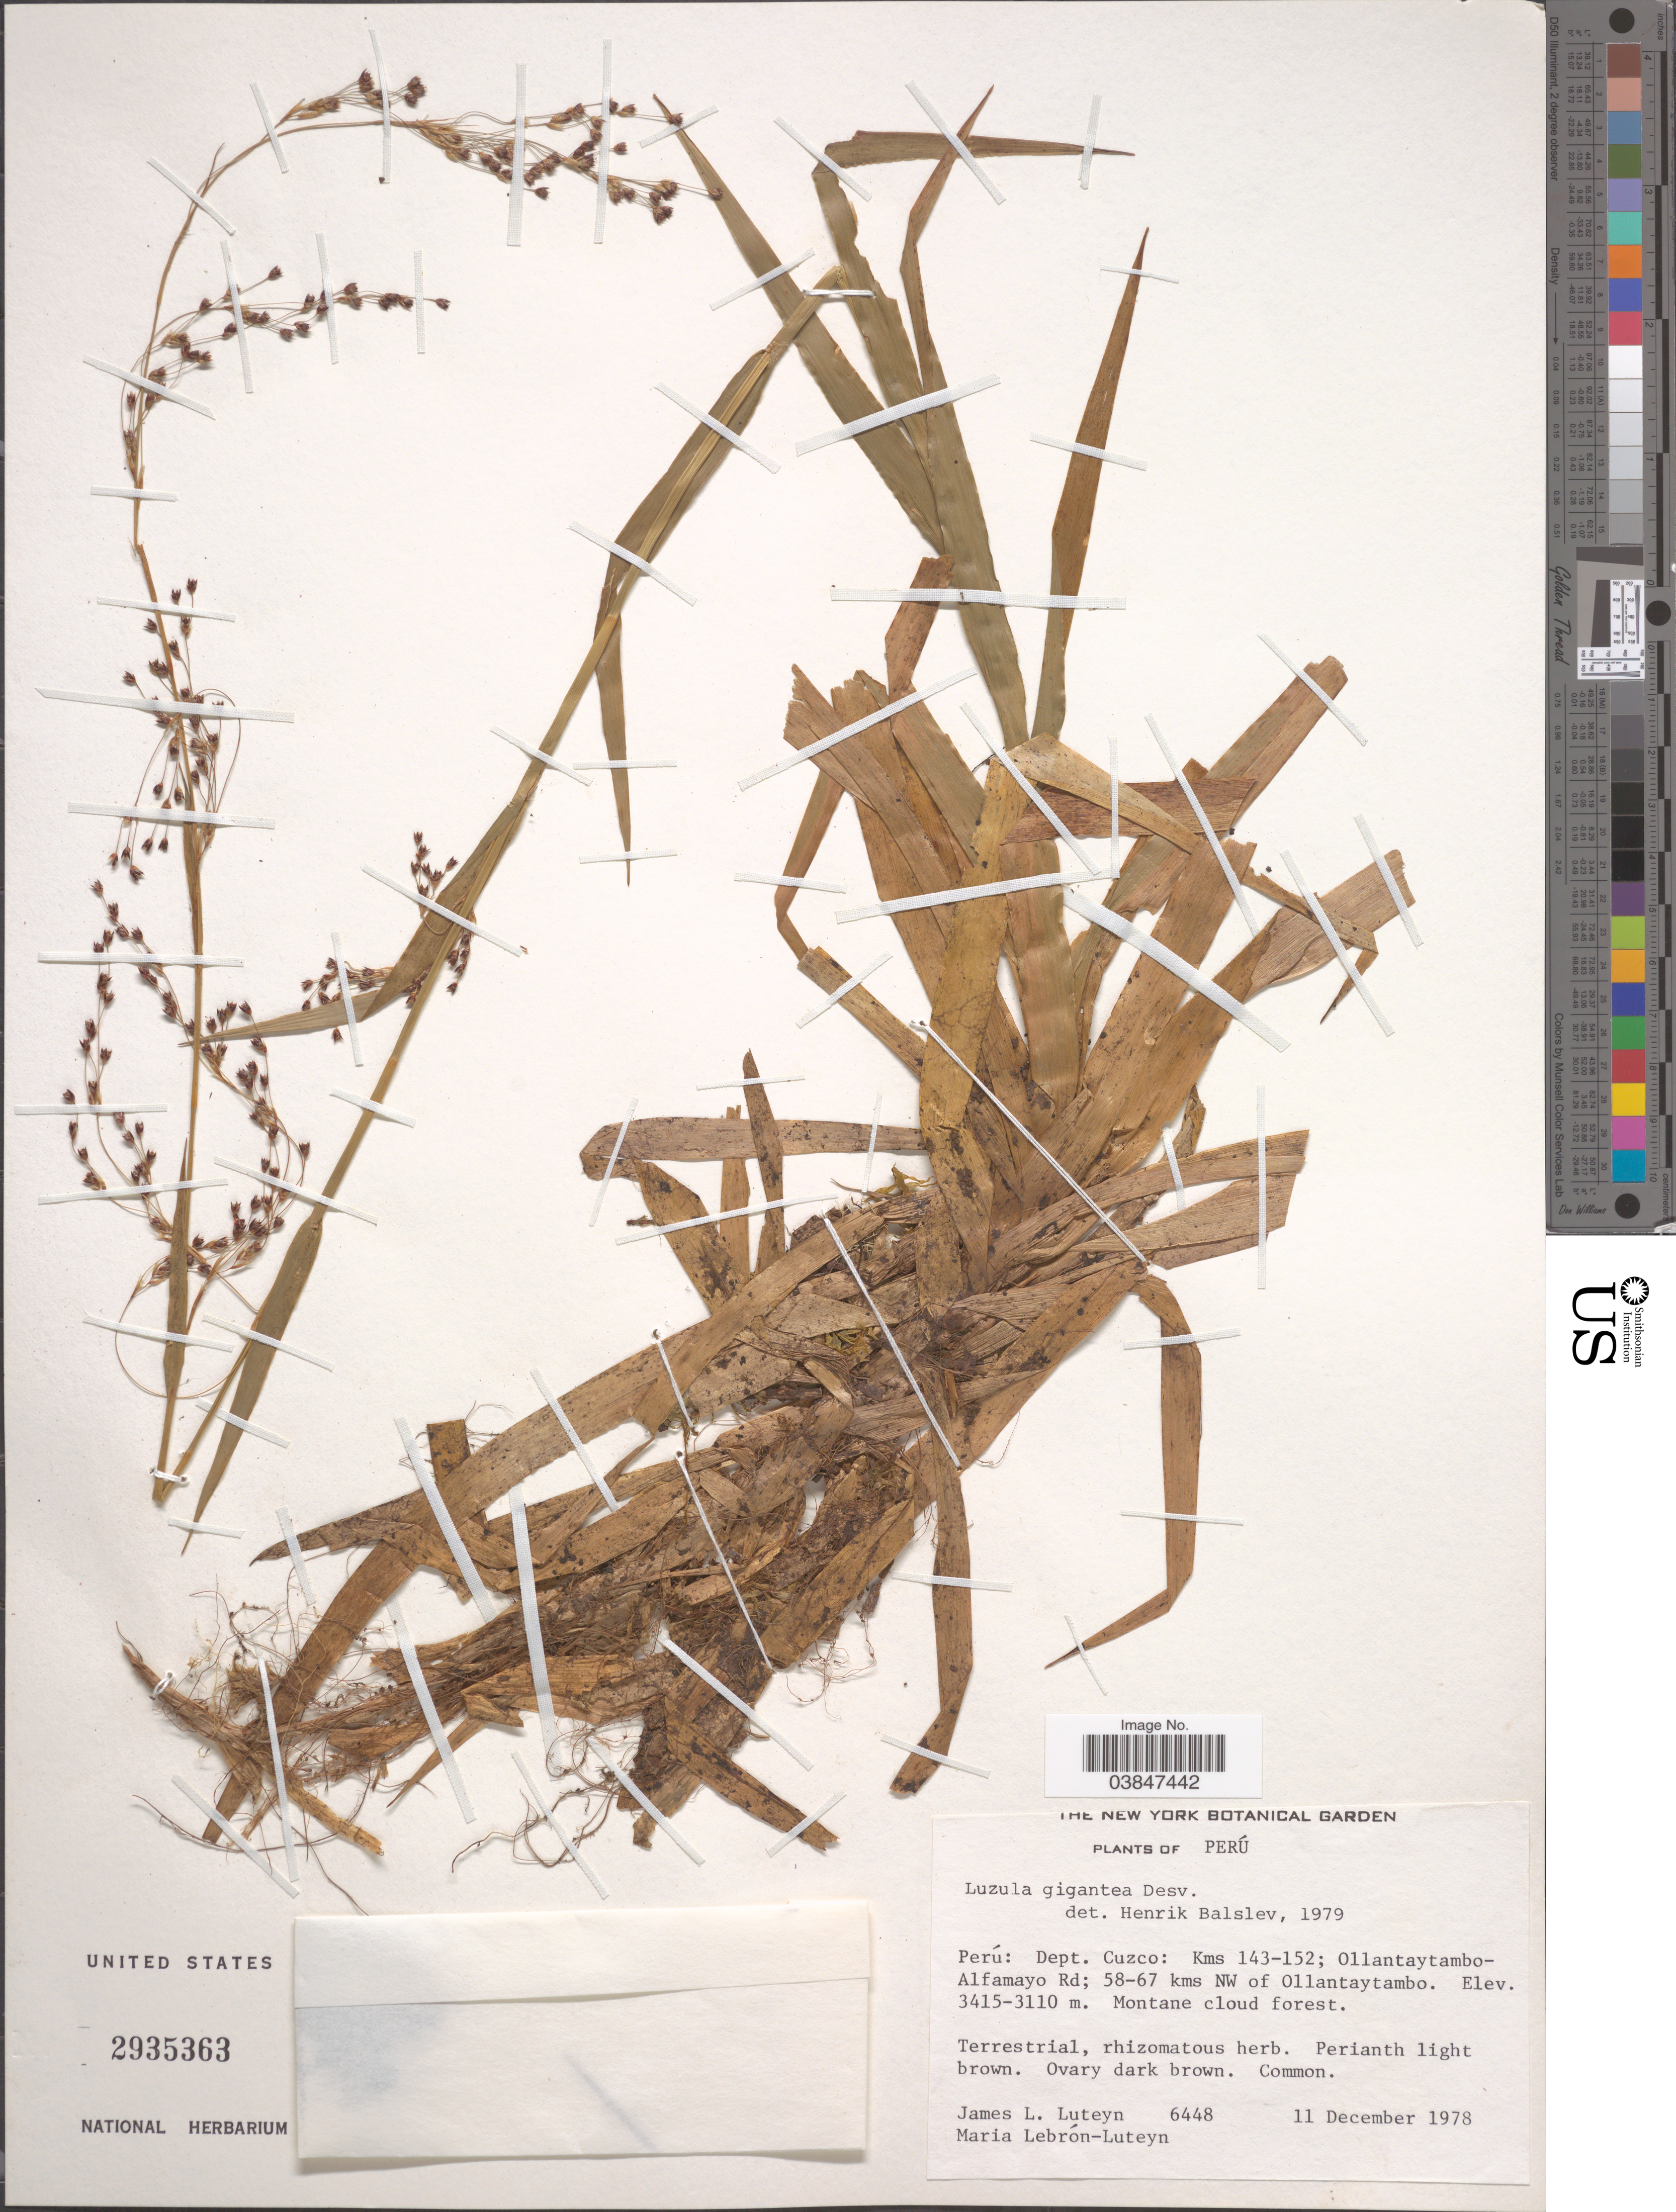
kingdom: Plantae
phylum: Tracheophyta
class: Liliopsida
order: Poales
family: Juncaceae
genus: Luzula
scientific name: Luzula gigantea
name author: Desv.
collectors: J. L. Luteyn & M. L. Lebrón-Luteyn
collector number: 6448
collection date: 1978-12-11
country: Peru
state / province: Cusco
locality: Dept. Cuzco: Kms 143-152; Ollantaytambo-Alfamayo Rd; 58-67 kms NW of Ollantaytambo.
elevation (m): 3110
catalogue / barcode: US 2935363